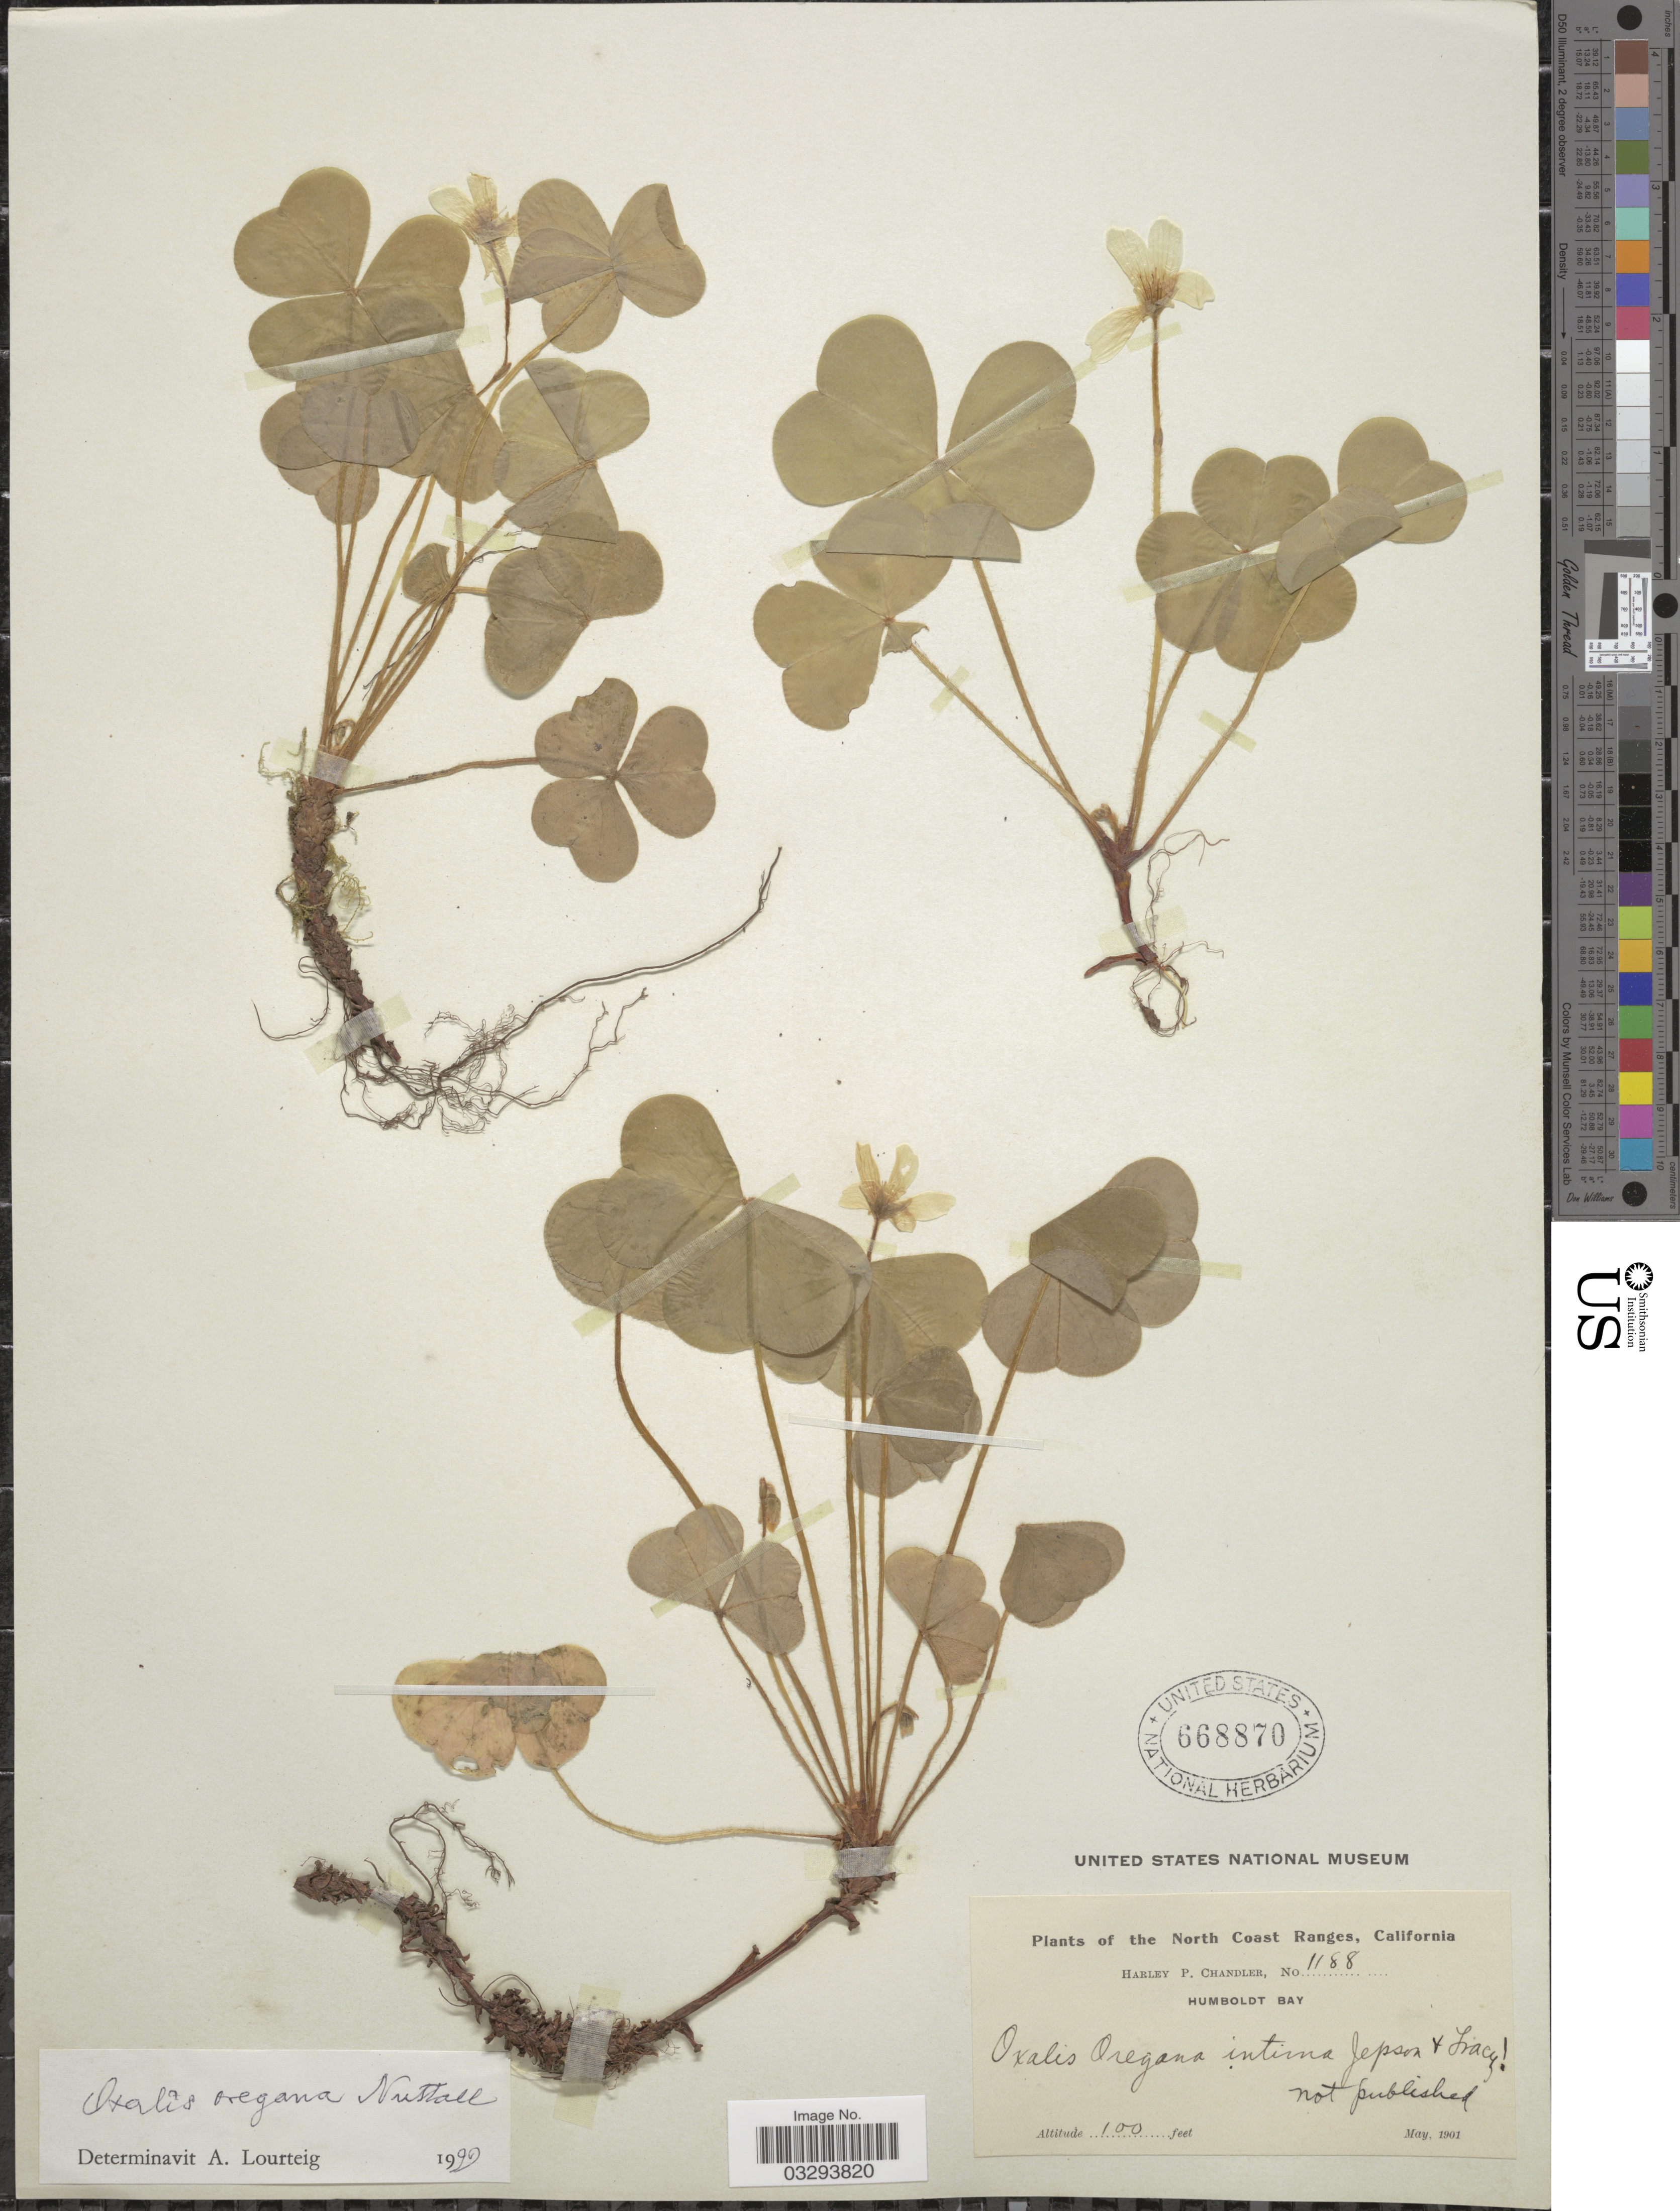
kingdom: Plantae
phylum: Tracheophyta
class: Magnoliopsida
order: Oxalidales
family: Oxalidaceae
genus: Oxalis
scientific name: Oxalis oregana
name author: Nutt.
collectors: H. Chandler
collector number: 1188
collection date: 1901-05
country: United States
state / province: California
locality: North Coast Ranges. Humboldt Bay.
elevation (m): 30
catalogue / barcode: US 668870